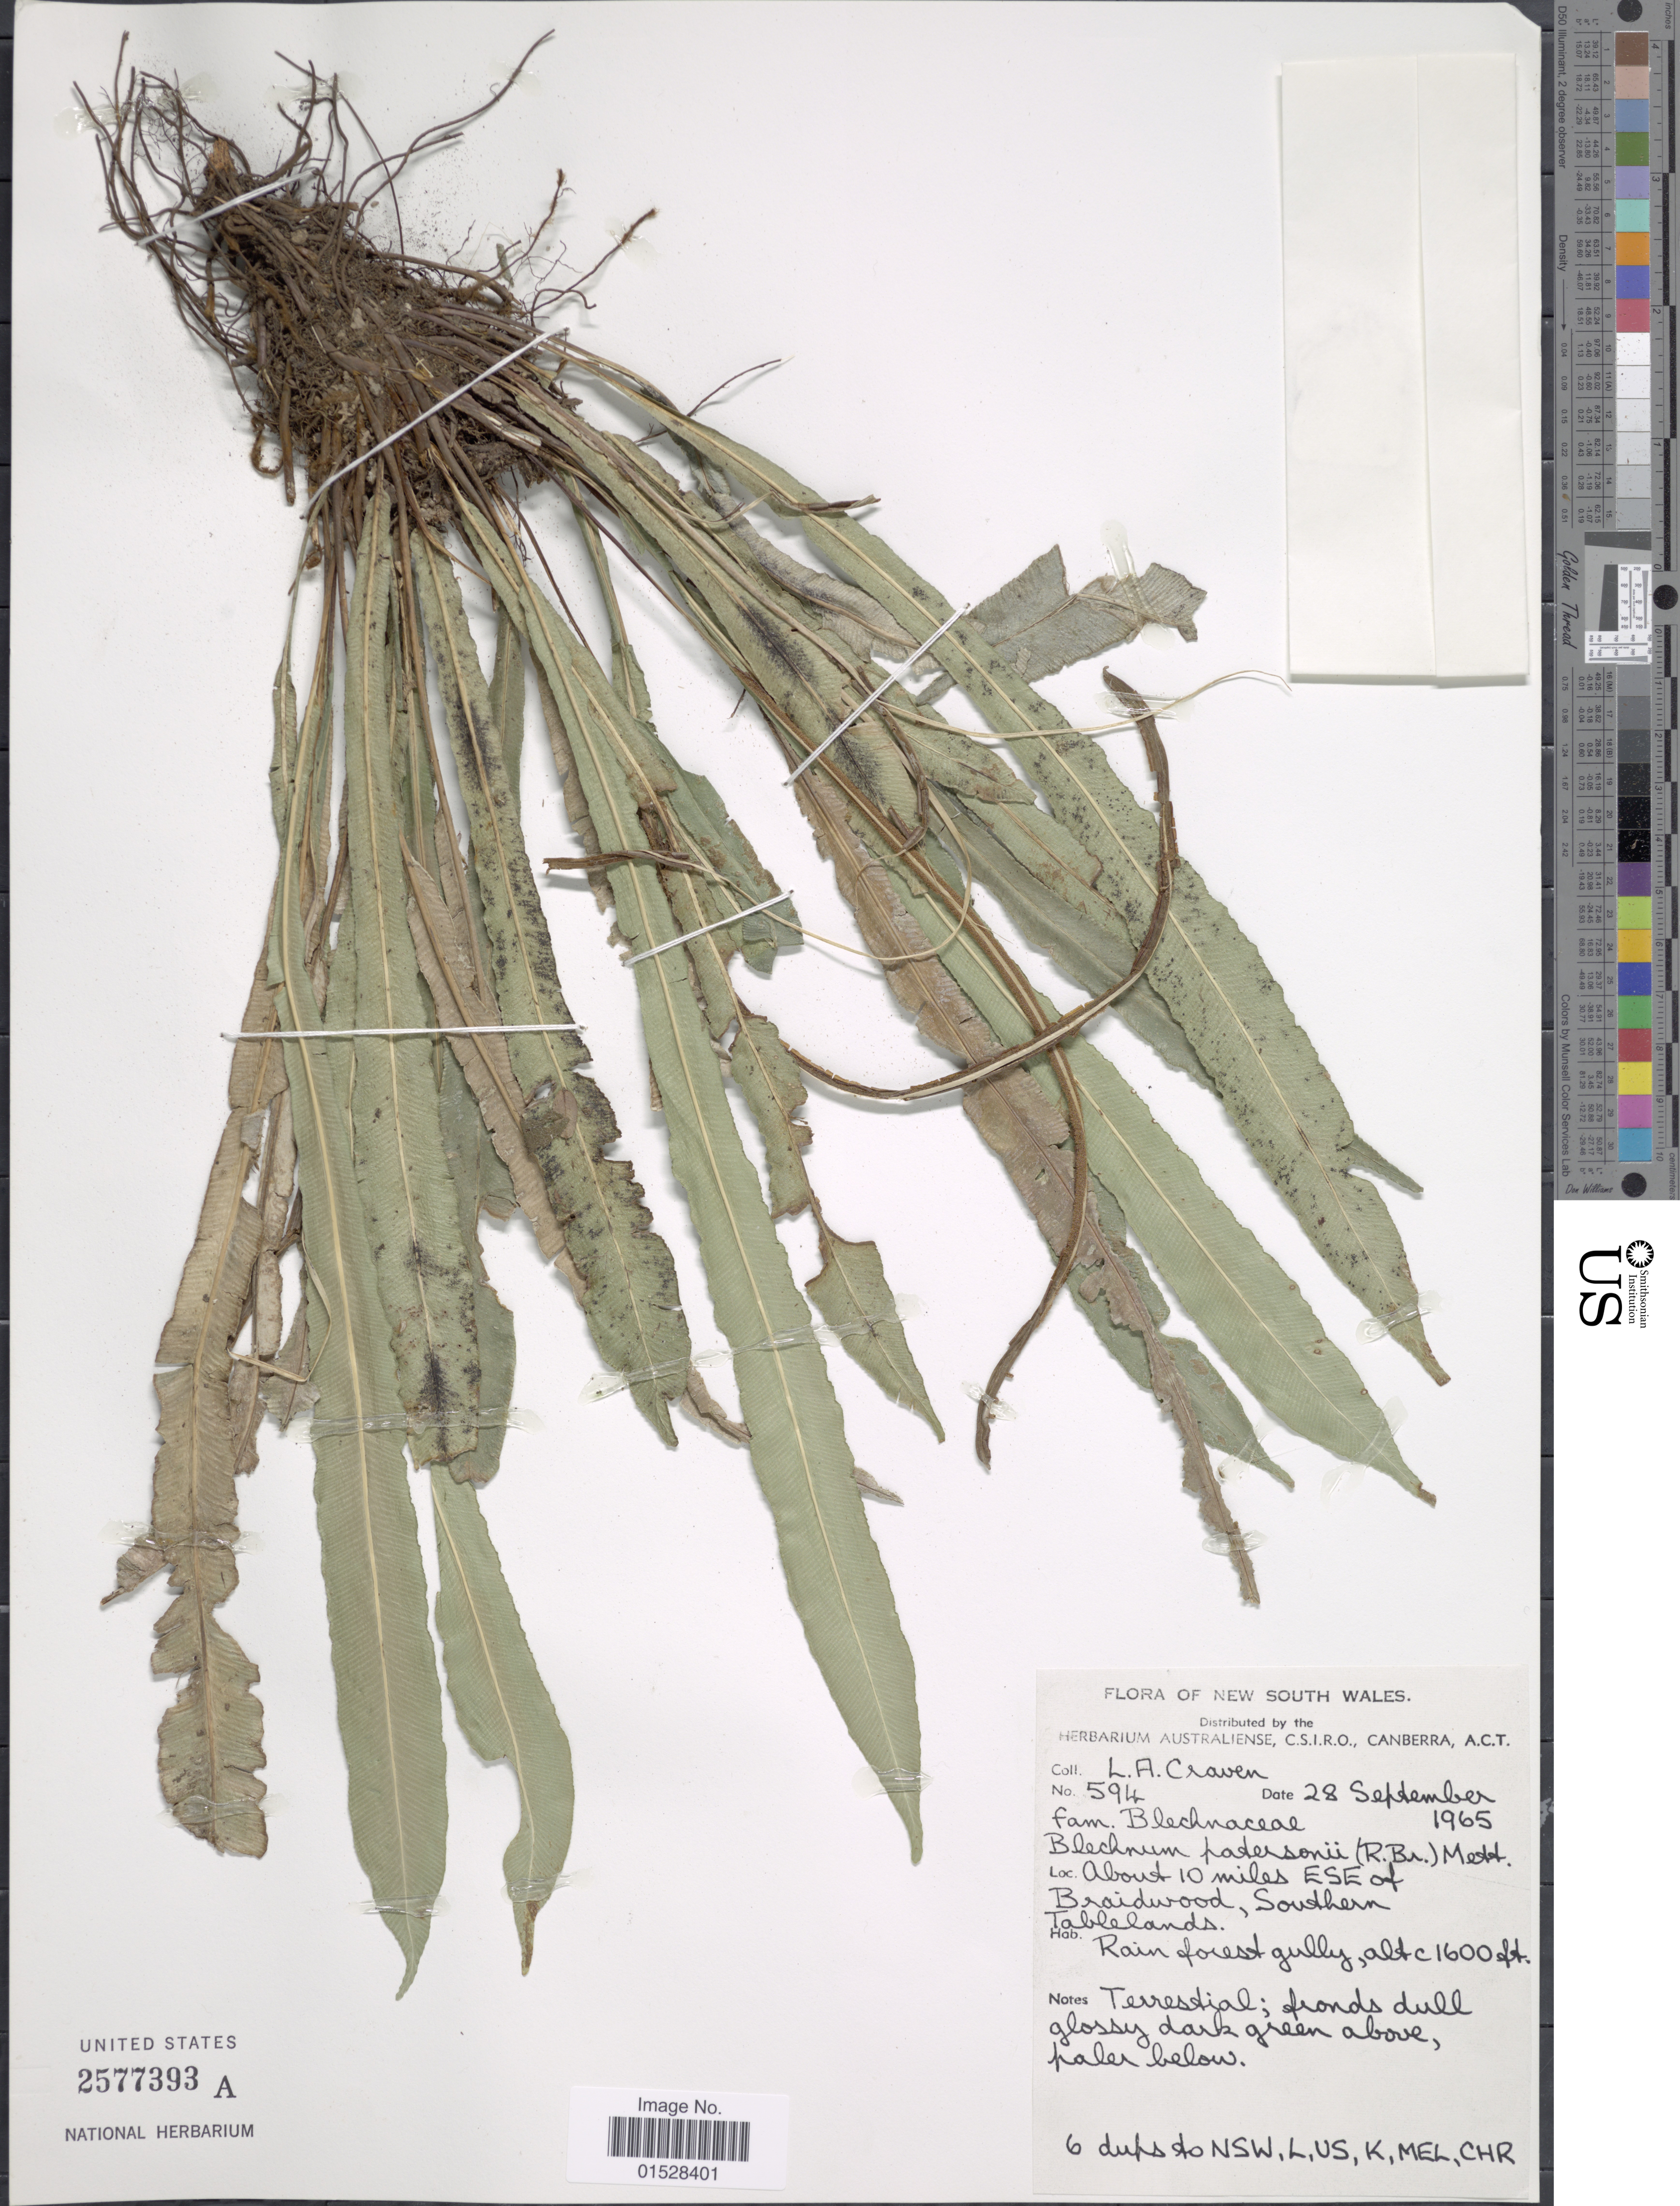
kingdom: Plantae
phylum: Tracheophyta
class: Polypodiopsida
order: Polypodiales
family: Blechnaceae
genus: Blechnum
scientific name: Blechnum patersonii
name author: (R. Br.) Mett.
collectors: L. A. Craven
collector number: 594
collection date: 1965-09-28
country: Australia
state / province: New South Wales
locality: About 10 miles ESE of Braidwood, Southern Tablelands.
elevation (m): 488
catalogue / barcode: US 2577393A